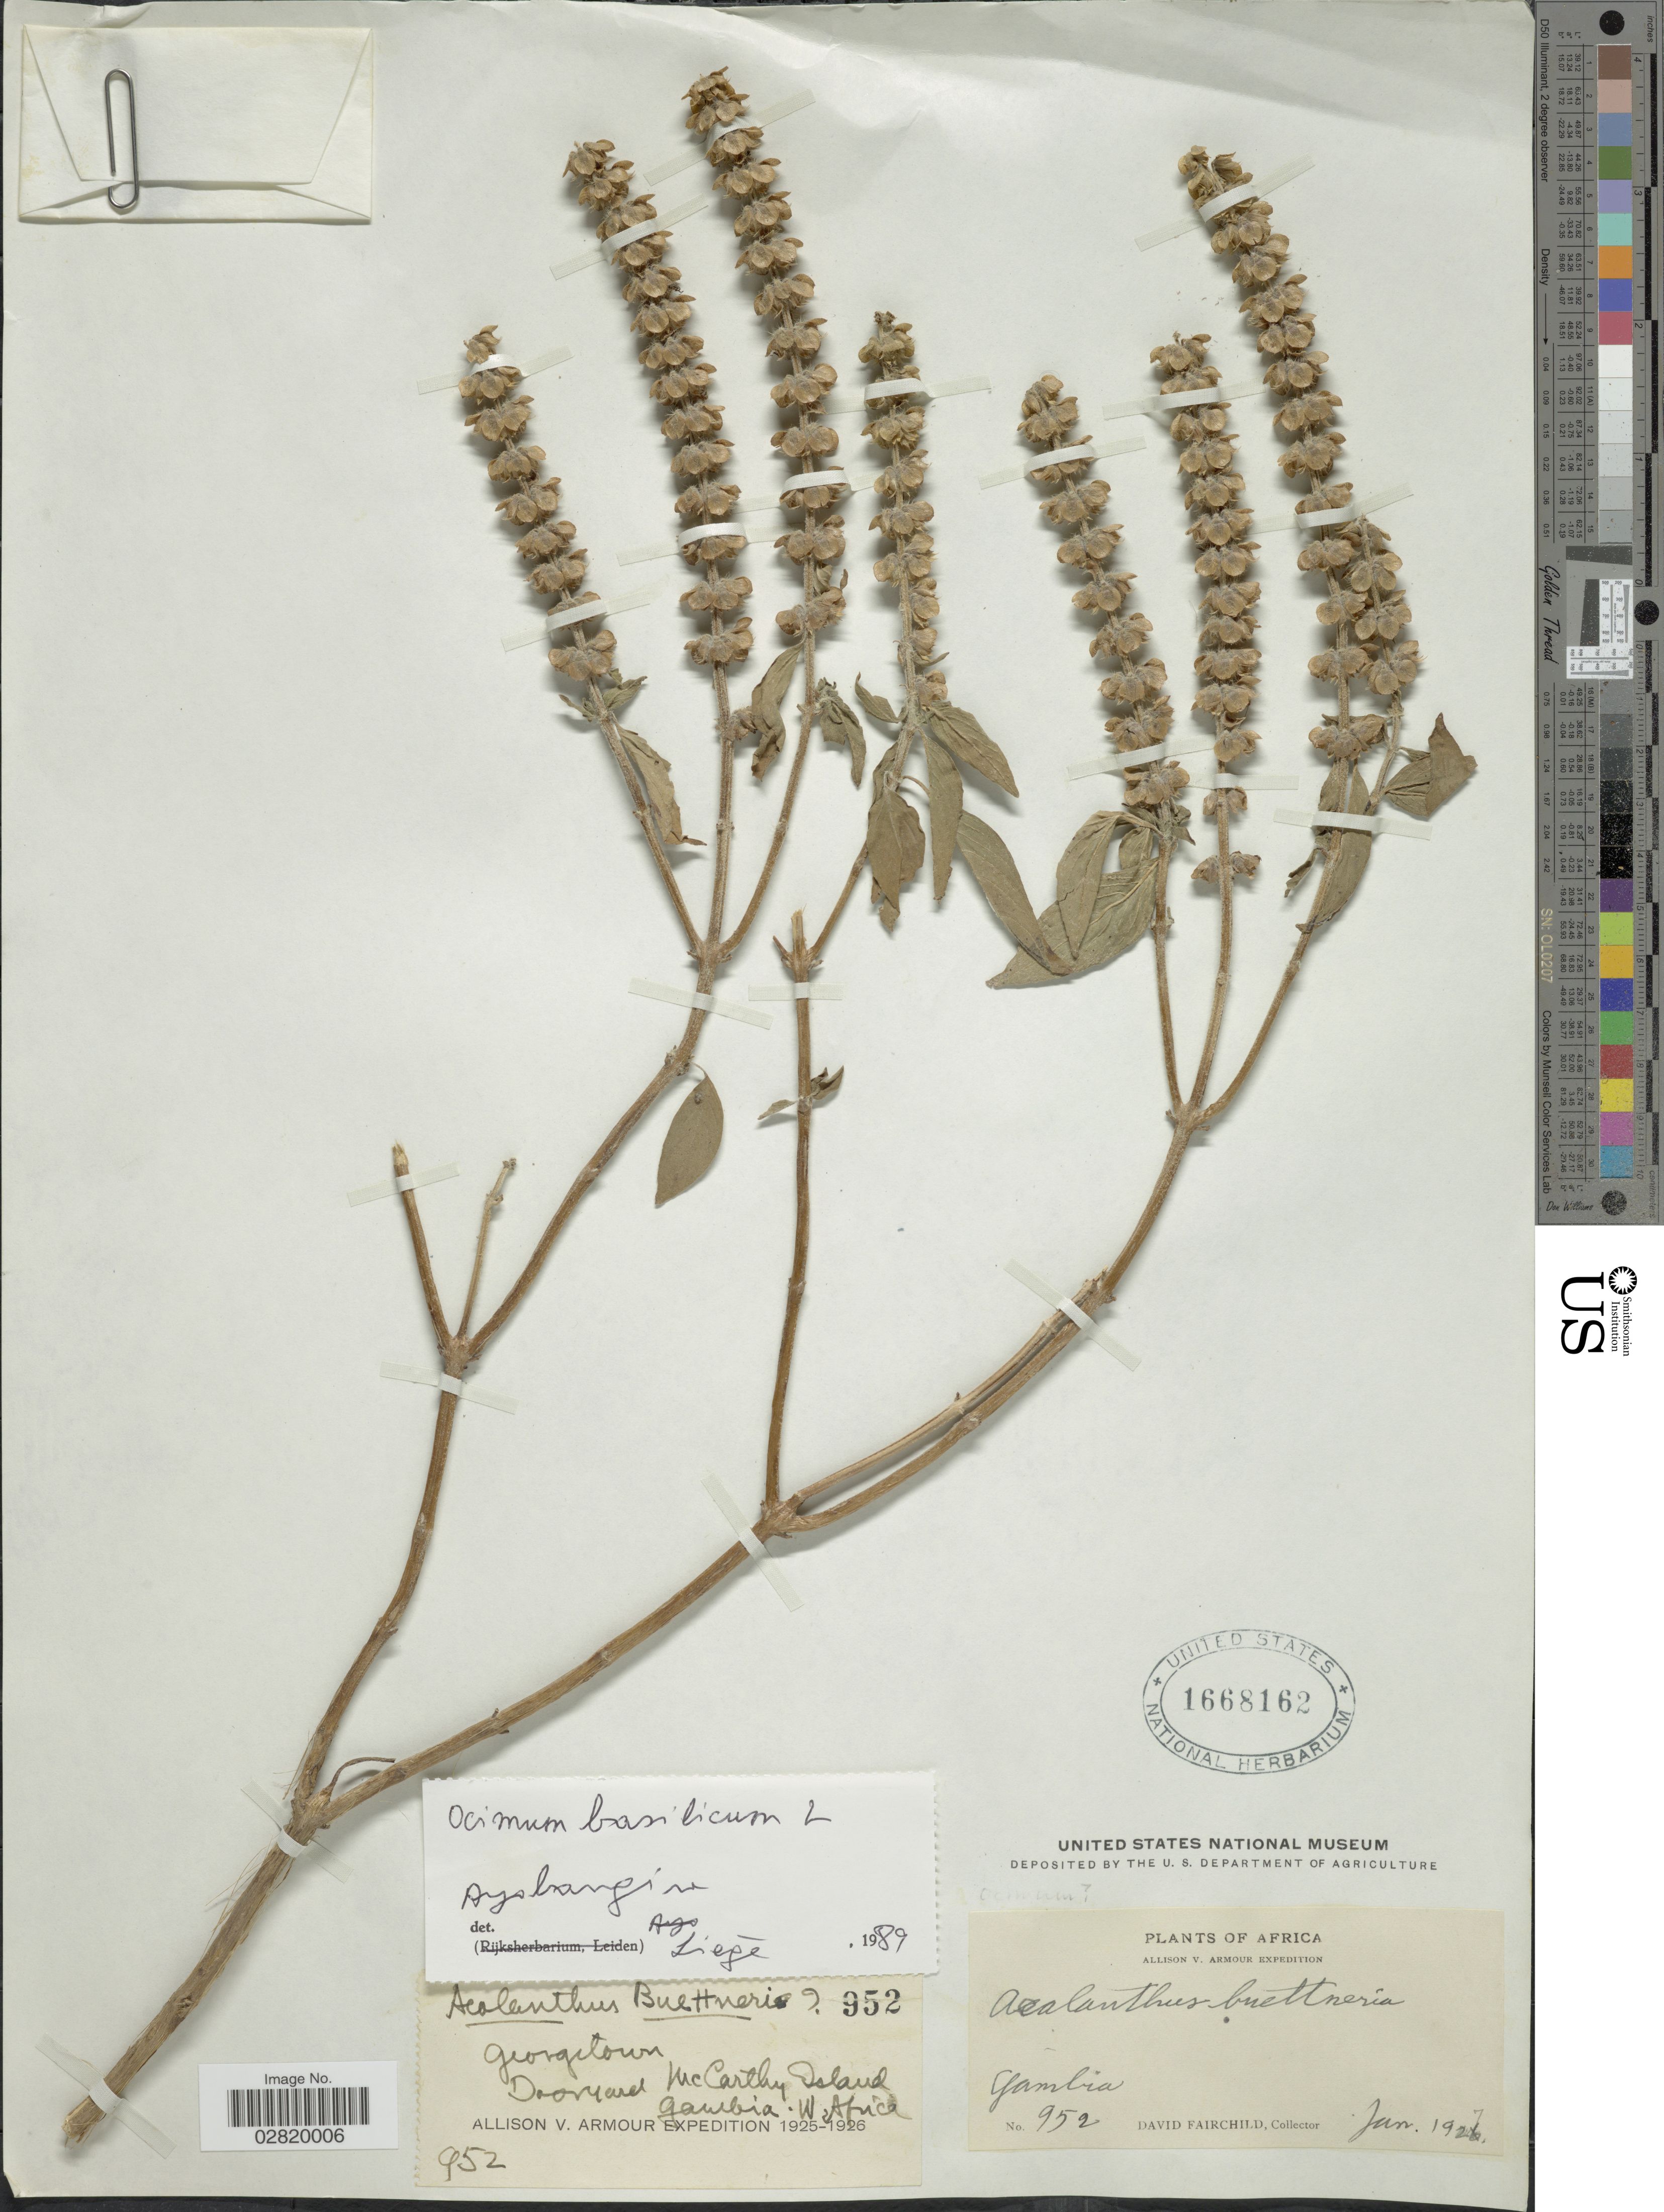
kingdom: Plantae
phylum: Tracheophyta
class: Magnoliopsida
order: Lamiales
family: Lamiaceae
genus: Ocimum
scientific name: Ocimum basilicum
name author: L.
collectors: D. Fairchild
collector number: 952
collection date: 1927-01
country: Gambia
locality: Georgetown, Dooryard, McCarthy Island, W. Africa.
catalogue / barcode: US 1668162